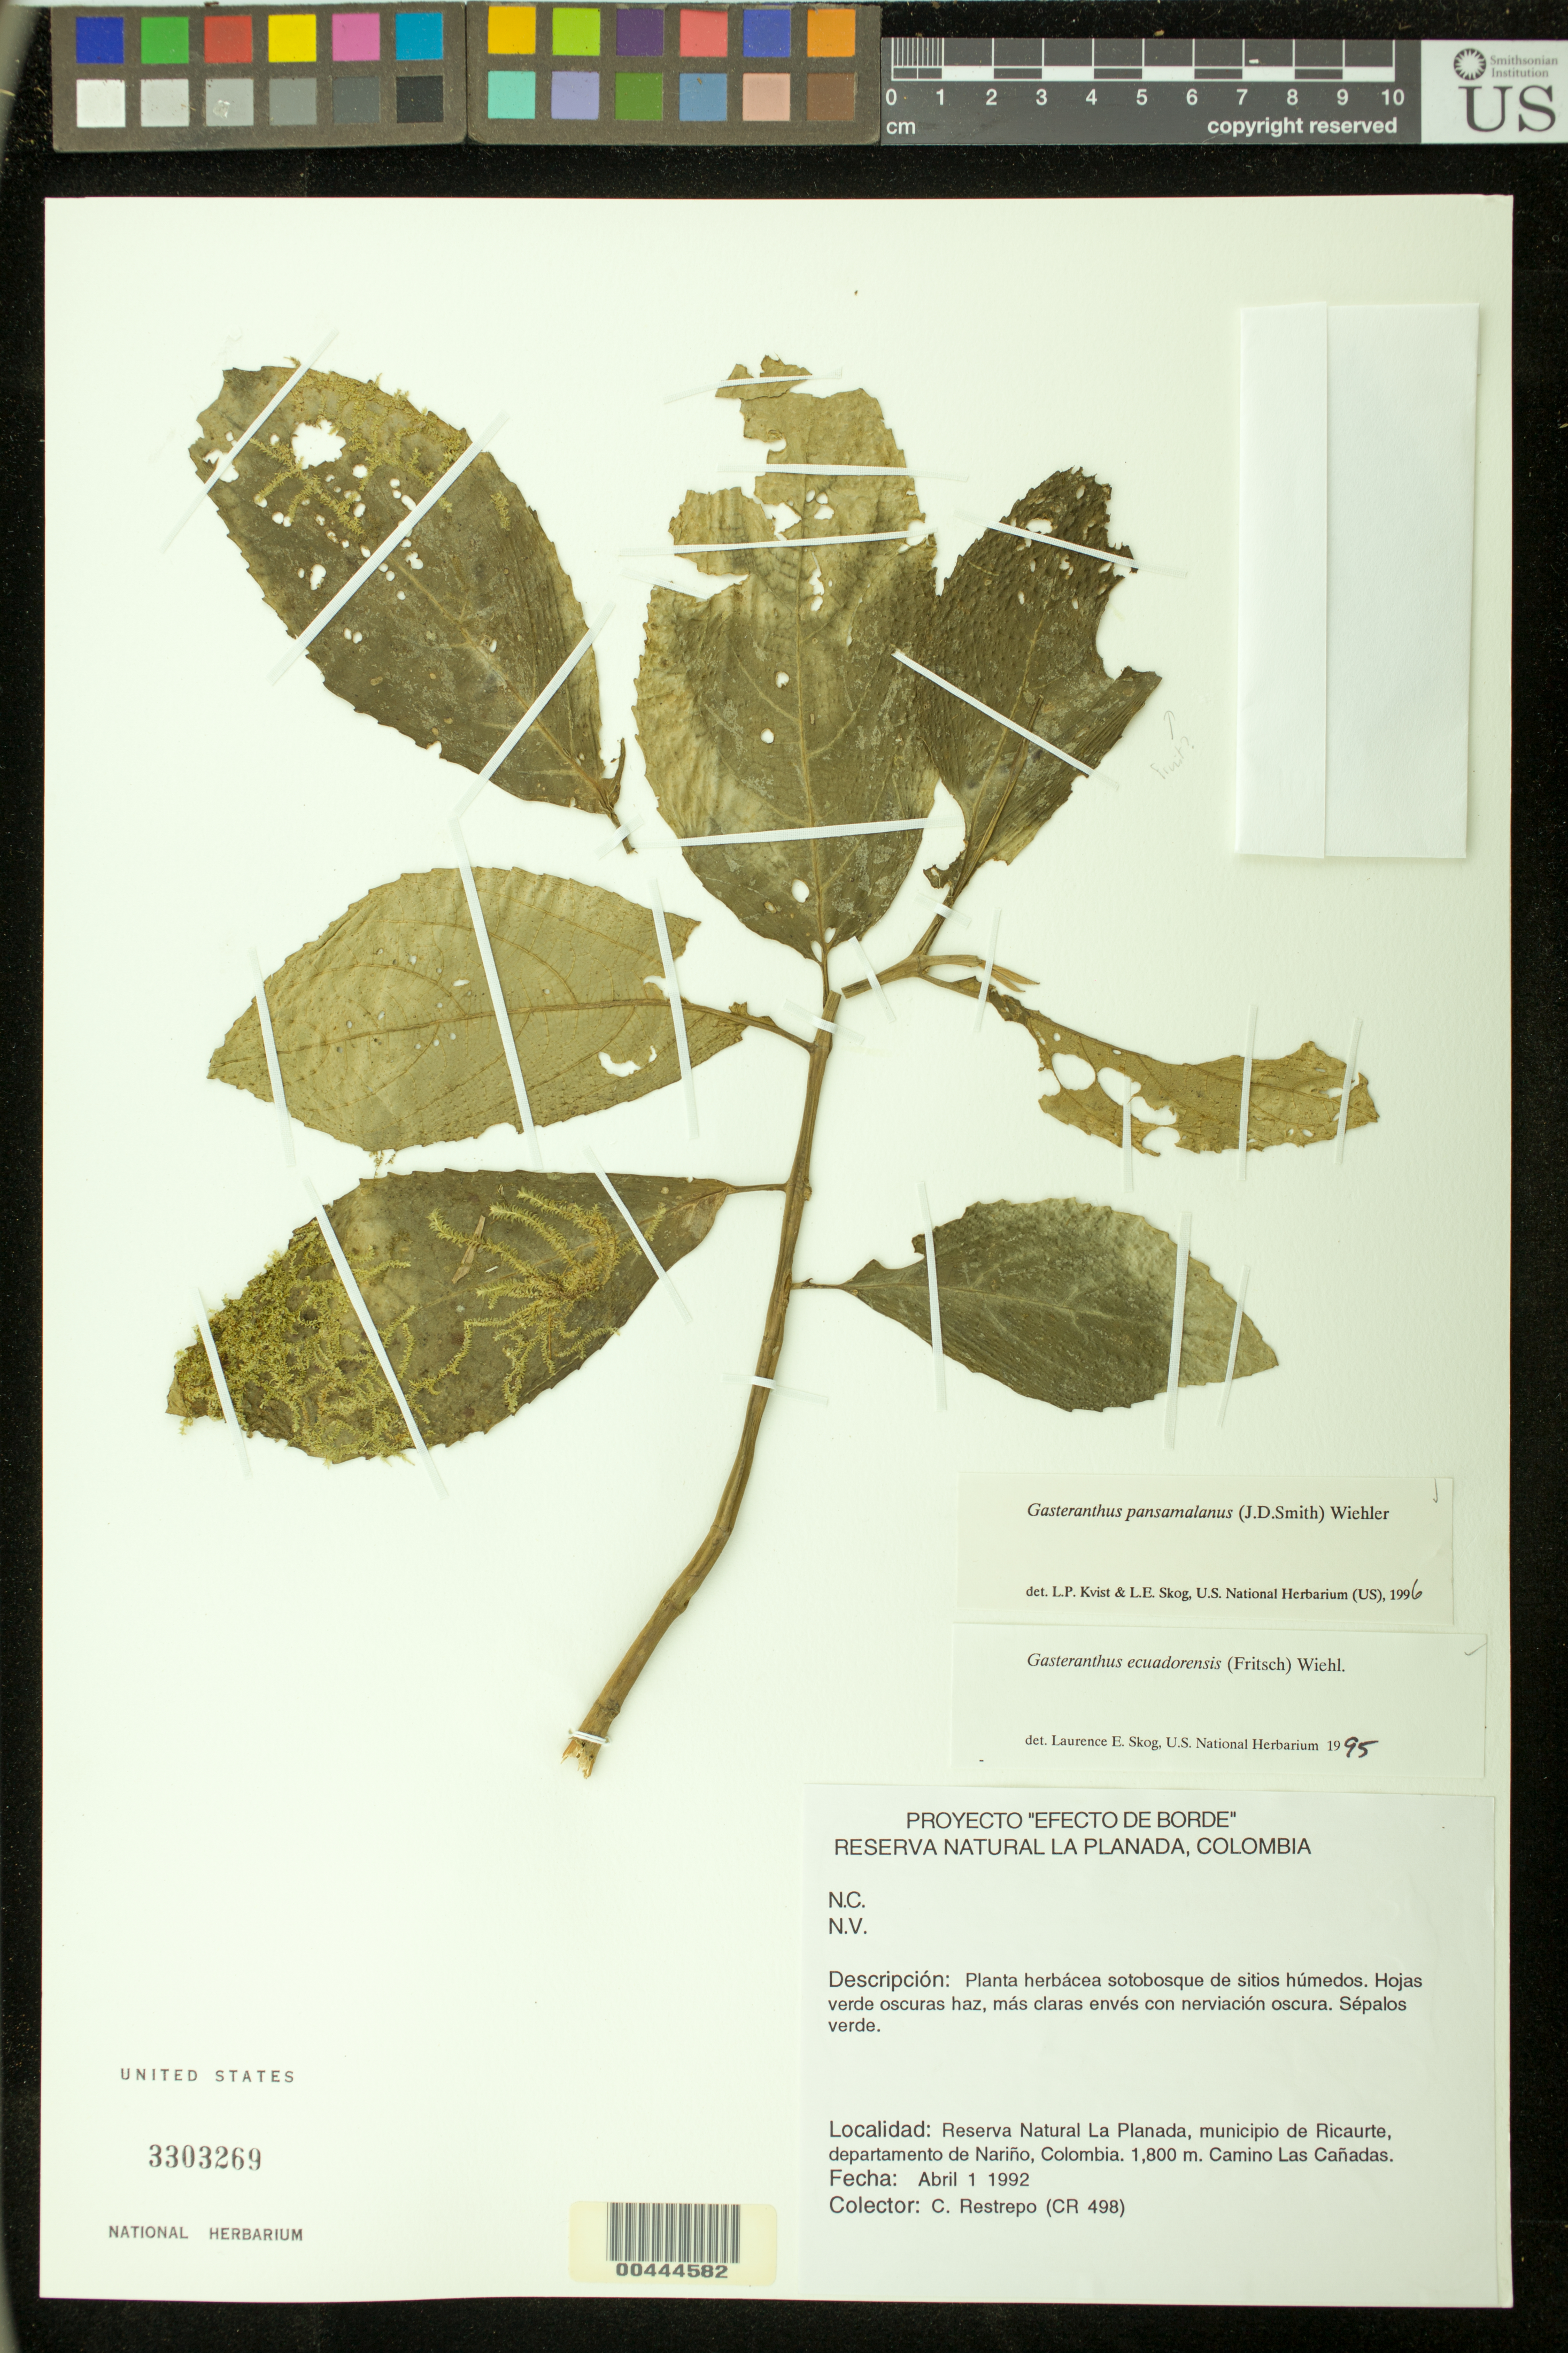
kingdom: Plantae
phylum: Tracheophyta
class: Magnoliopsida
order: Lamiales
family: Gesneriaceae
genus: Gasteranthus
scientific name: Gasteranthus pansamalanus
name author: (Donn. Sm.) Wiehler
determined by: Skog, Laurence E.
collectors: C. Restrepo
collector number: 498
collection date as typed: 01 Apr 1992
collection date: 1992-04-01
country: Colombia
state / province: Nariño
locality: Reserva Natural La Planada, mpio. de Ricaurte, Camino Las Cañadas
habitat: Sotobosque de sitios húmedos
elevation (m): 1800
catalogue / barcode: US 3303269